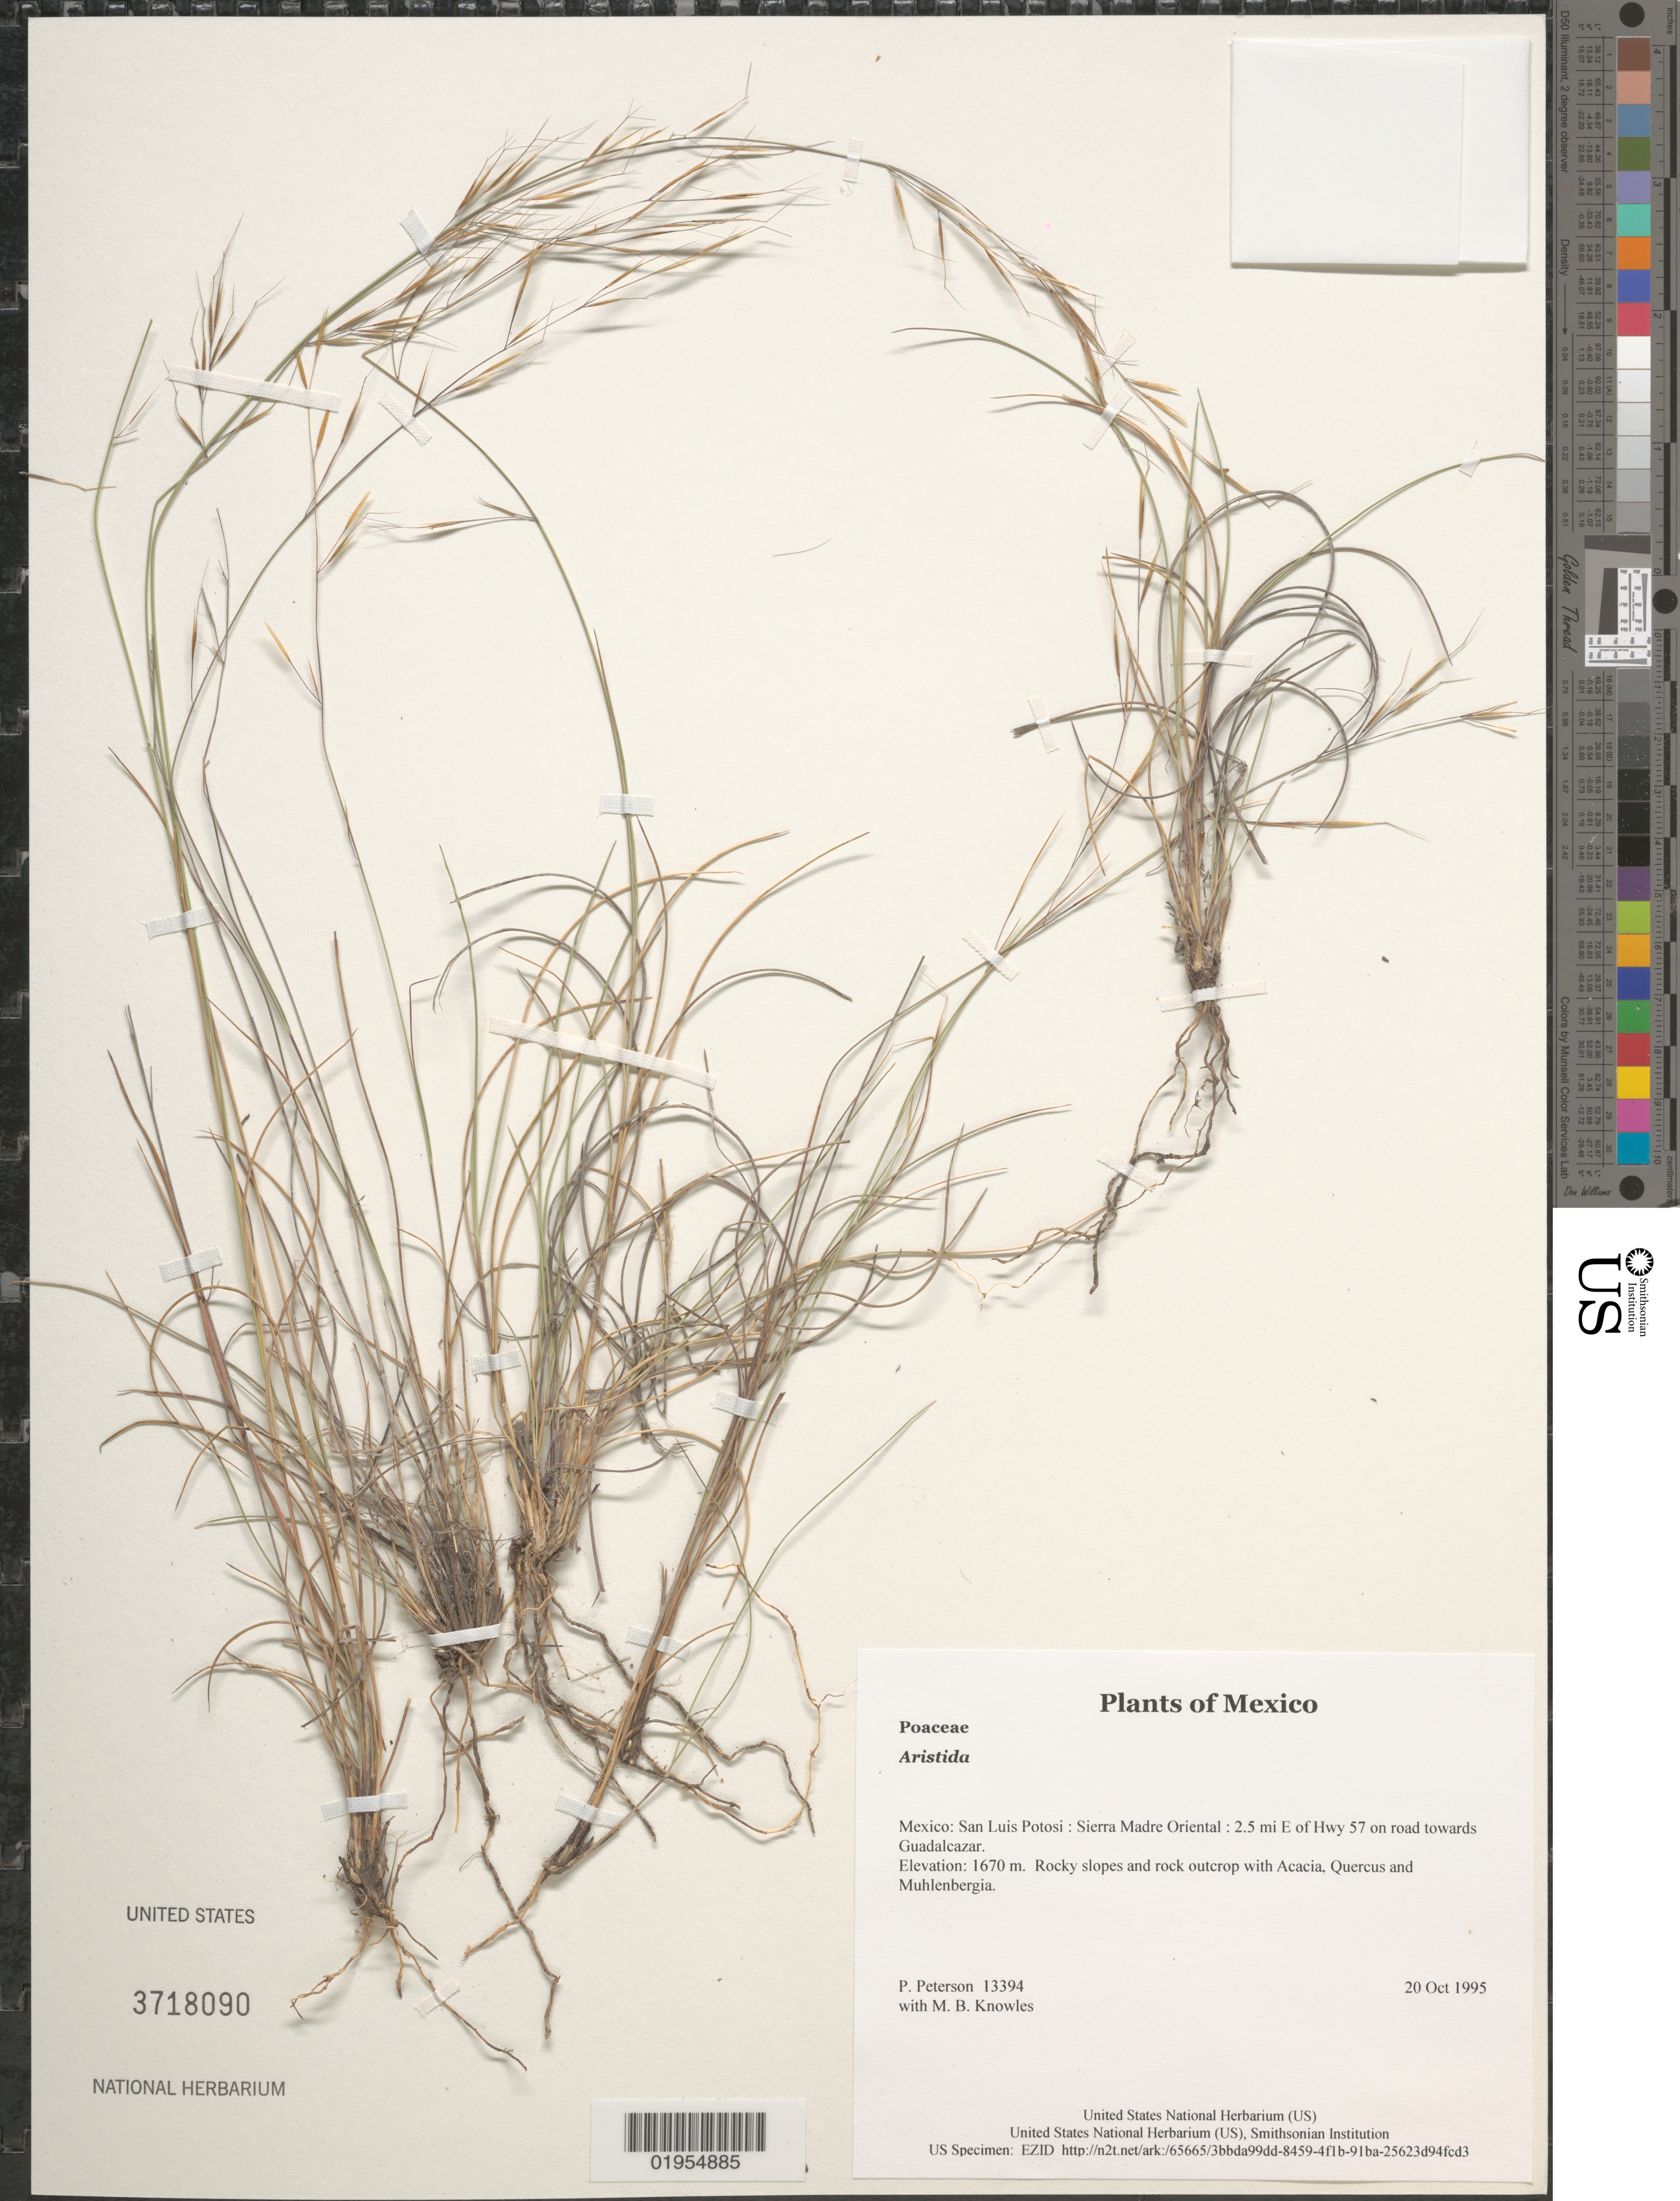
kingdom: Plantae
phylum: Tracheophyta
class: Liliopsida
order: Poales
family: Poaceae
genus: Aristida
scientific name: Aristida sp.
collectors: P. M. Peterson & M. B. Knowles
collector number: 13394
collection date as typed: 20 Oct 1995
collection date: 1995-10-20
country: Mexico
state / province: San Luis Potosi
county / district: Sierra Madre Oriental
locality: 2.5 mi E of Hwy 57 on road towards Guadalcazar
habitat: Rocky slopes and rock outcrop with Acacia, Quercus and Muhlenbergia.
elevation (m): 1670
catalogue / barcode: US 3718090